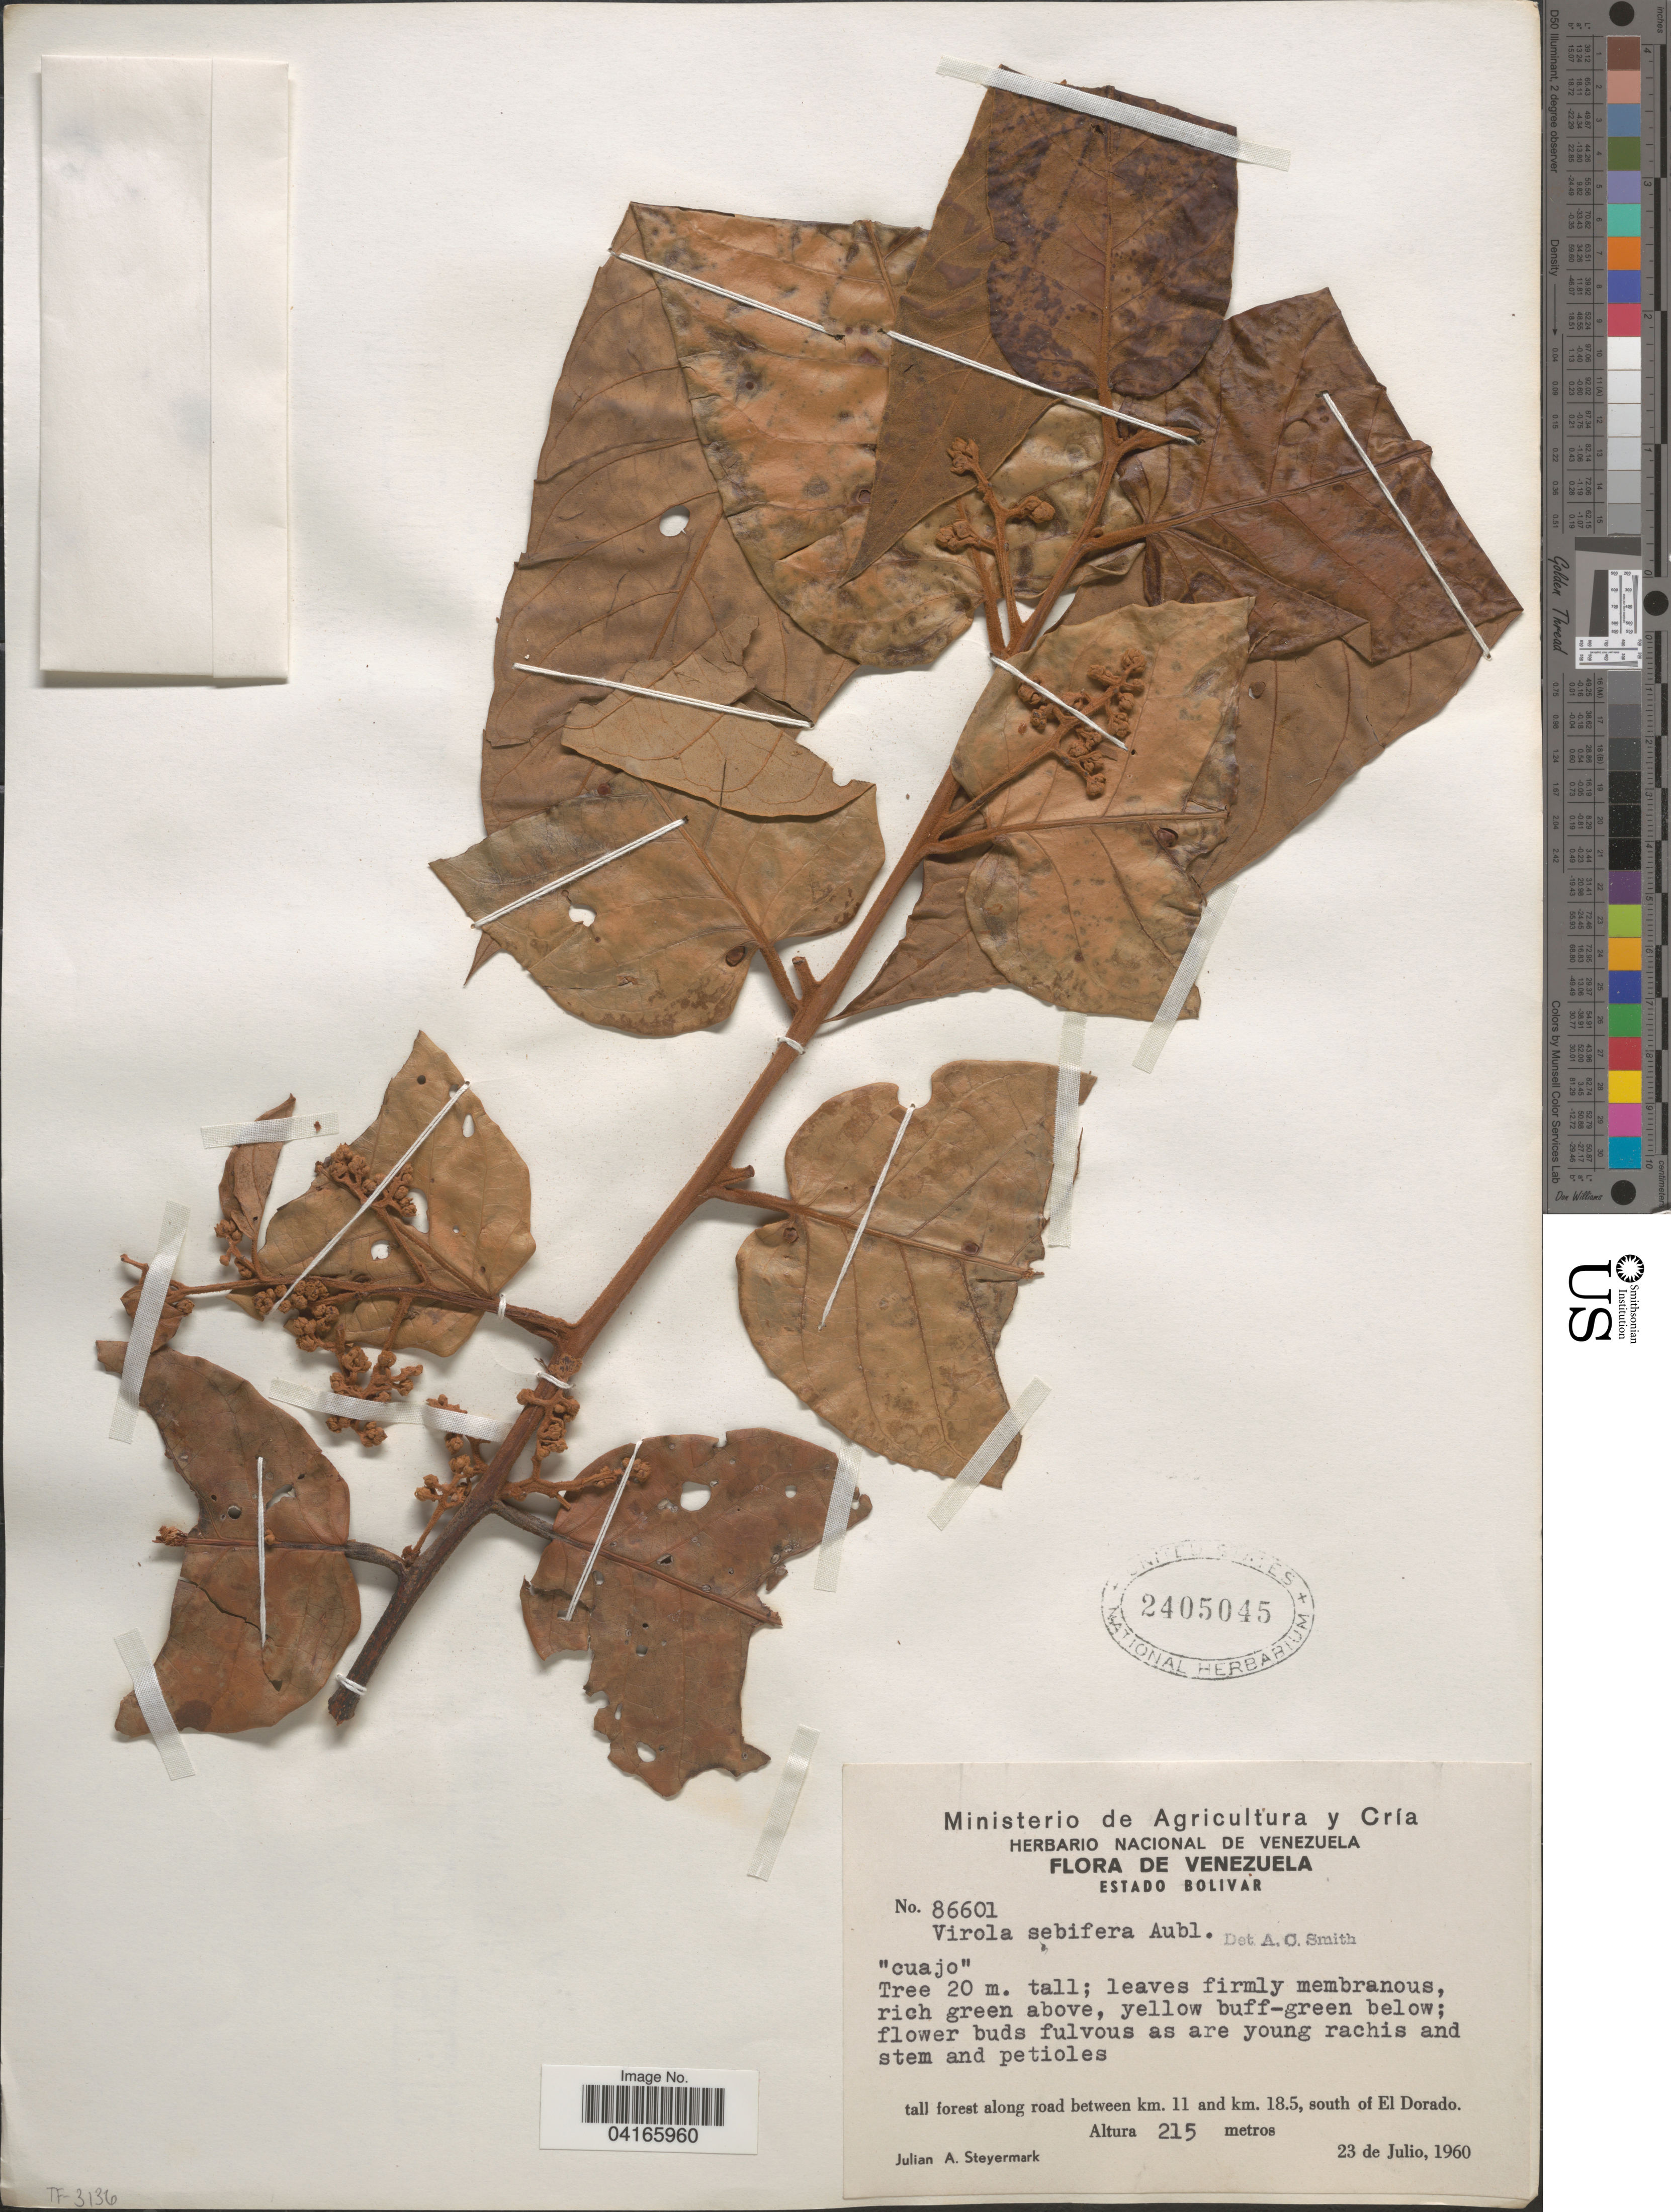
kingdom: Plantae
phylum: Tracheophyta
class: Magnoliopsida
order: Magnoliales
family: Myristicaceae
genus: Virola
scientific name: Virola sebifera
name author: Aubl.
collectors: J. Steyermark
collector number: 86601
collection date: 1960-07-23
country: Venezuela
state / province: Bolivar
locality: Tall forest along road between km. 11 and km. 18.5, south of El Dorado.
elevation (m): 215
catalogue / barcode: US 2405045